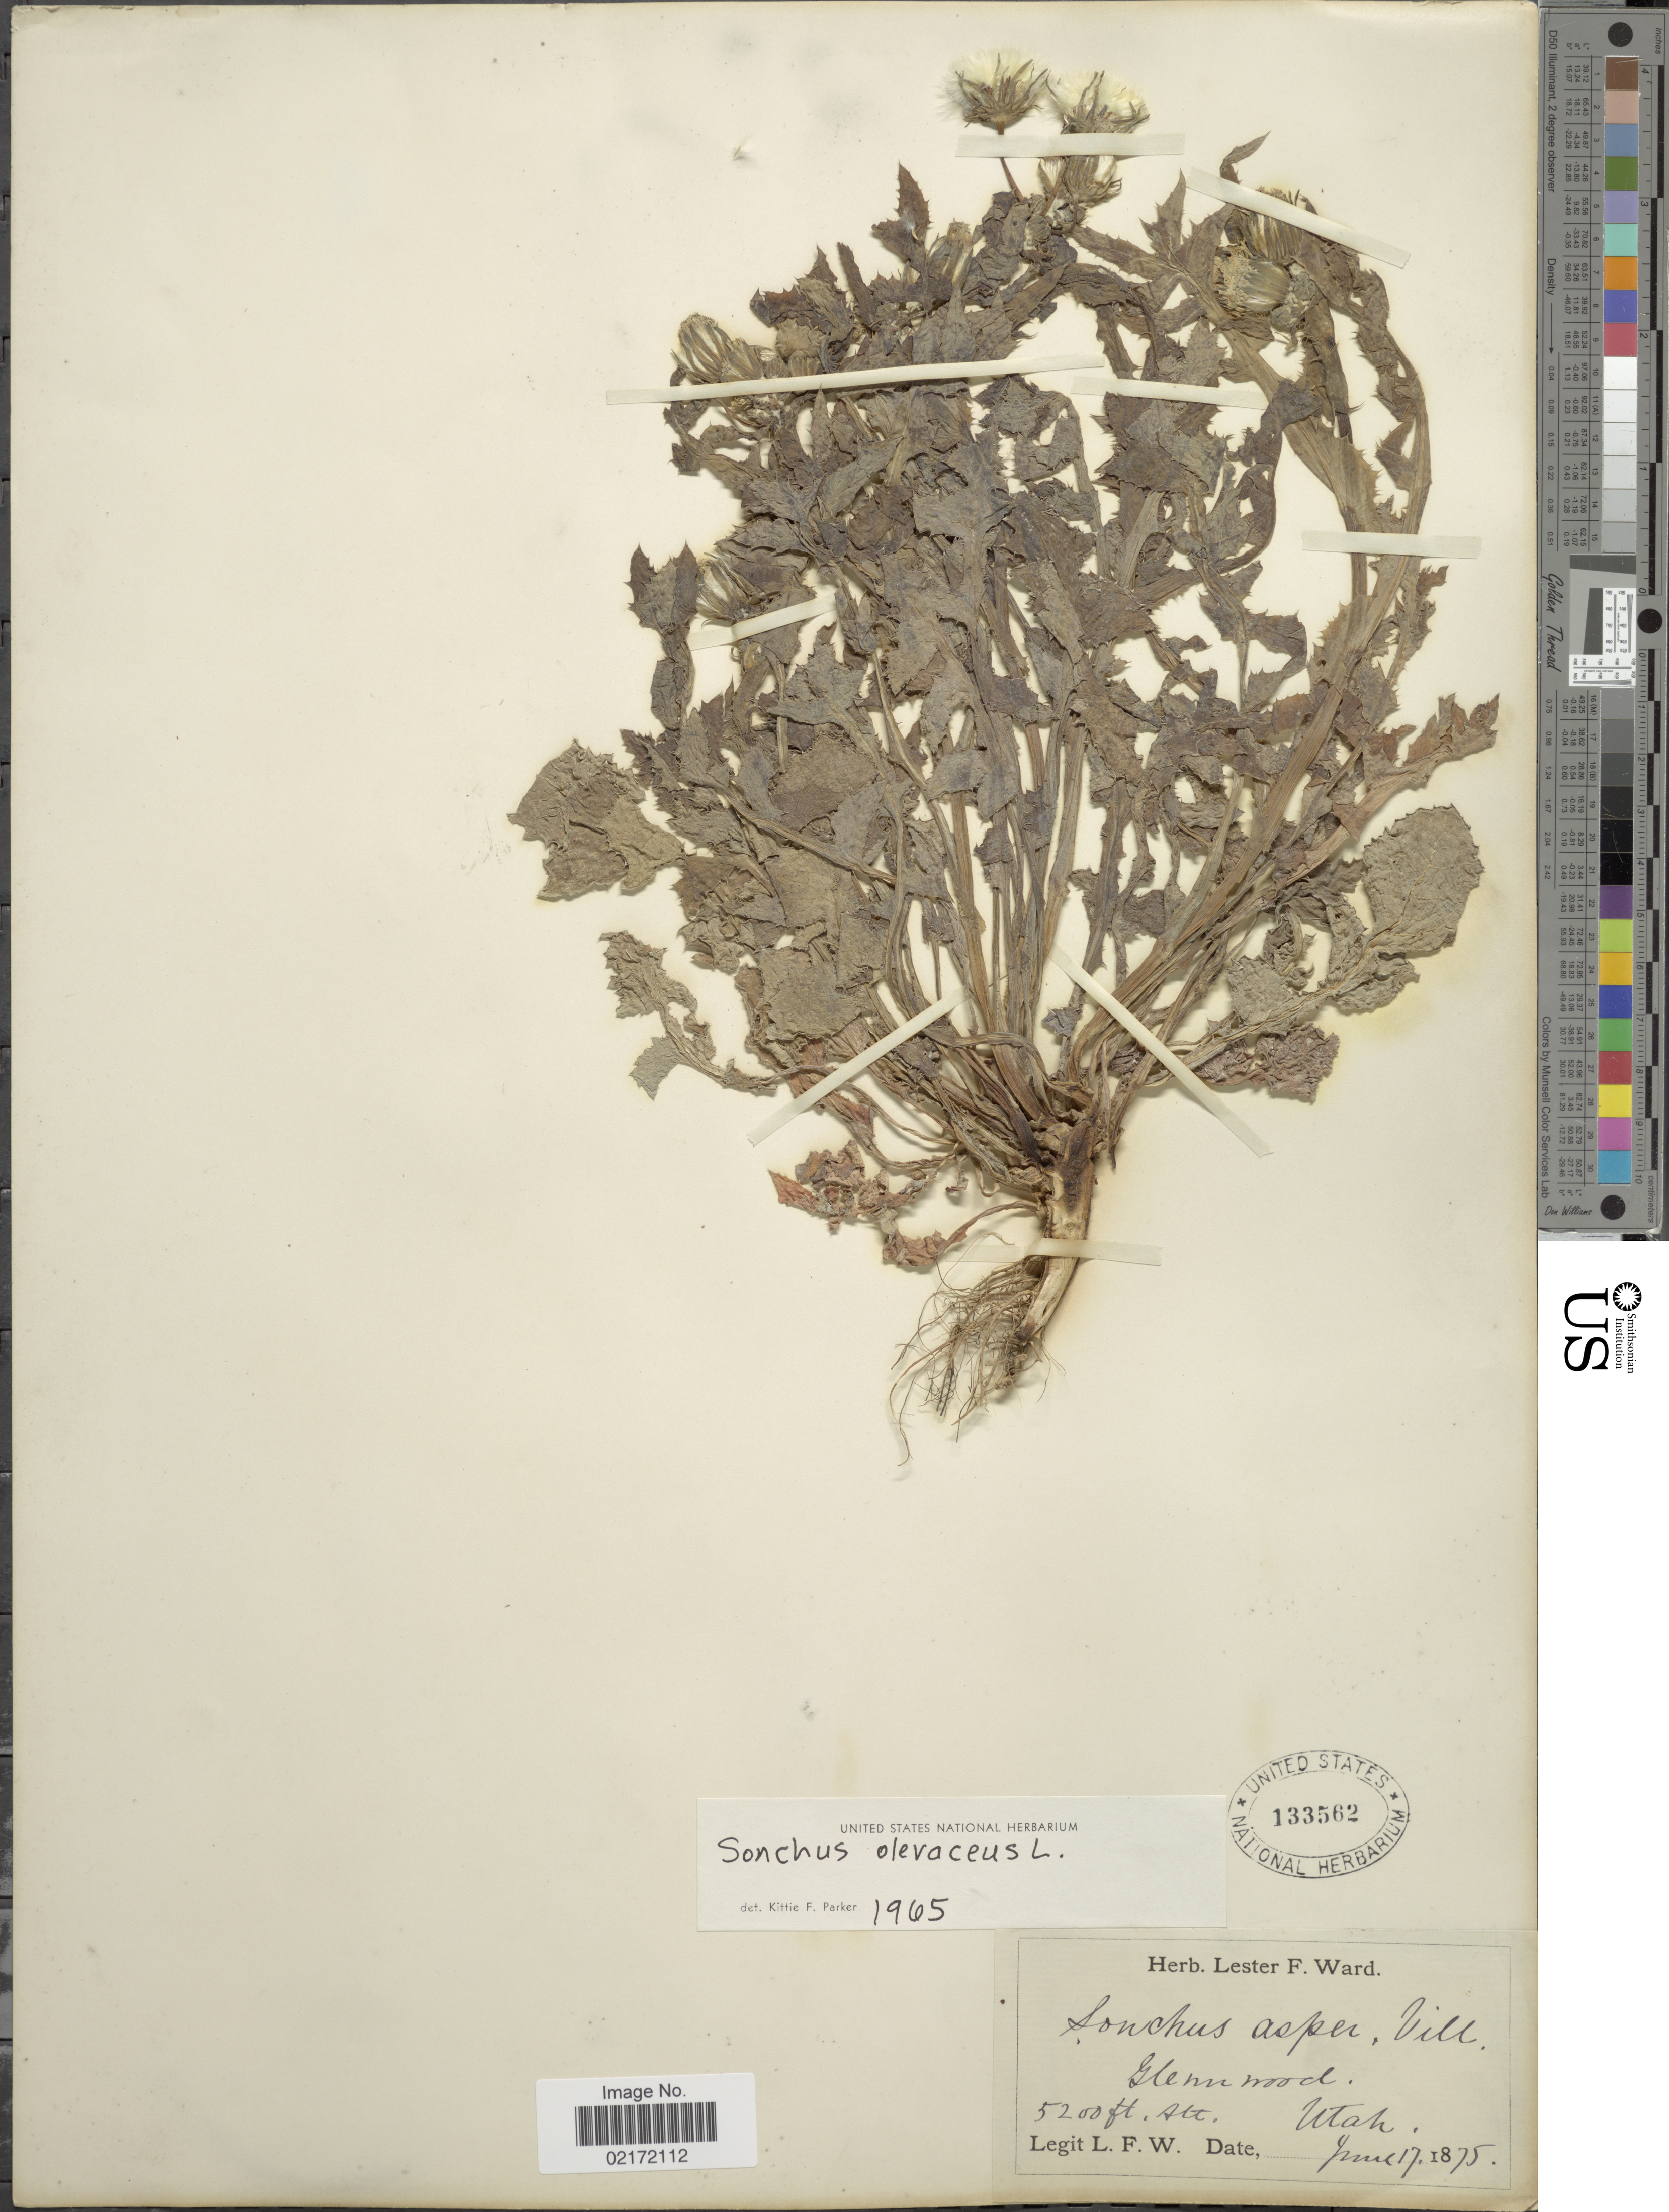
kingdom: Plantae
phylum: Tracheophyta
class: Magnoliopsida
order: Asterales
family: Asteraceae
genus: Sonchus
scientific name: Sonchus oleraceus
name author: L.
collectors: L. F. Ward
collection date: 1875-06-17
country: United States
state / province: Utah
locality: Glennwood, Utah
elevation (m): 1585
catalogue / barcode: US 133562